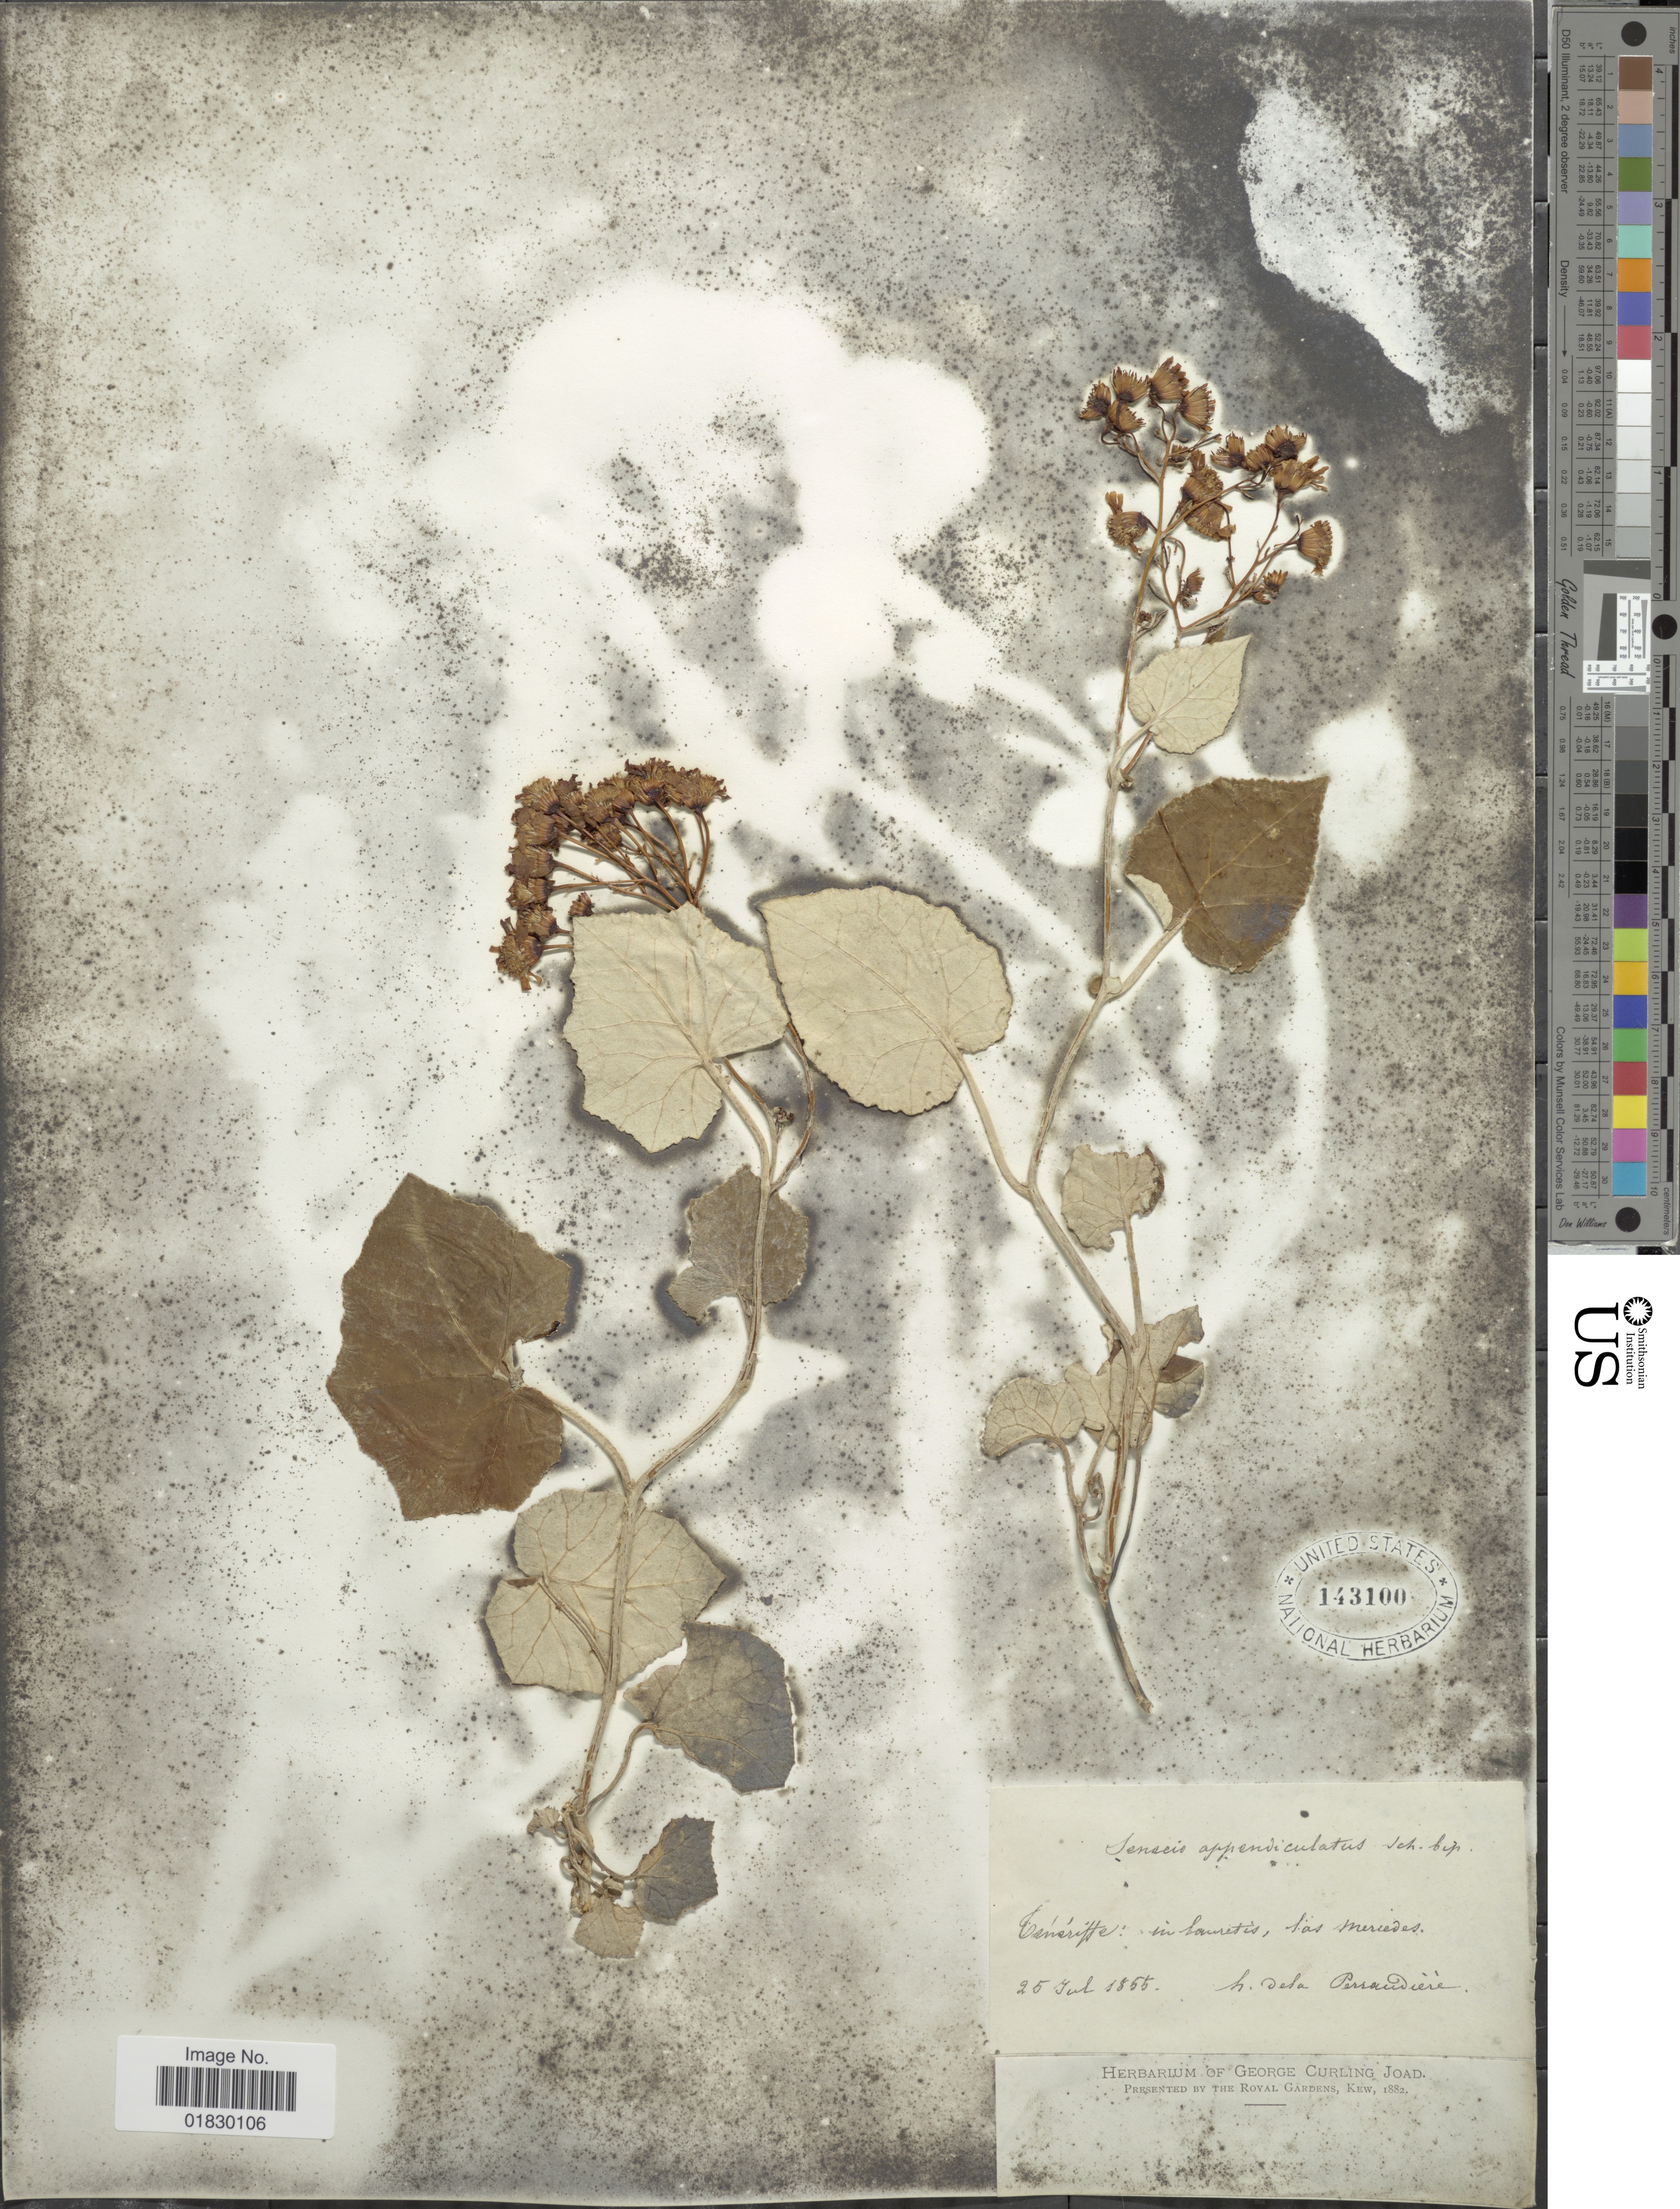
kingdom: Plantae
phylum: Tracheophyta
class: Magnoliopsida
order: Asterales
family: Asteraceae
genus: Pericallis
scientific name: Pericallis appendiculata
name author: (L. f.) B. Nord.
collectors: H. de la Perraudière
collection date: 1855-07-25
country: Spain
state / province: Canarias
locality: Teneriffe: in lauretis, las Mercedes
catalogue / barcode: US 143100